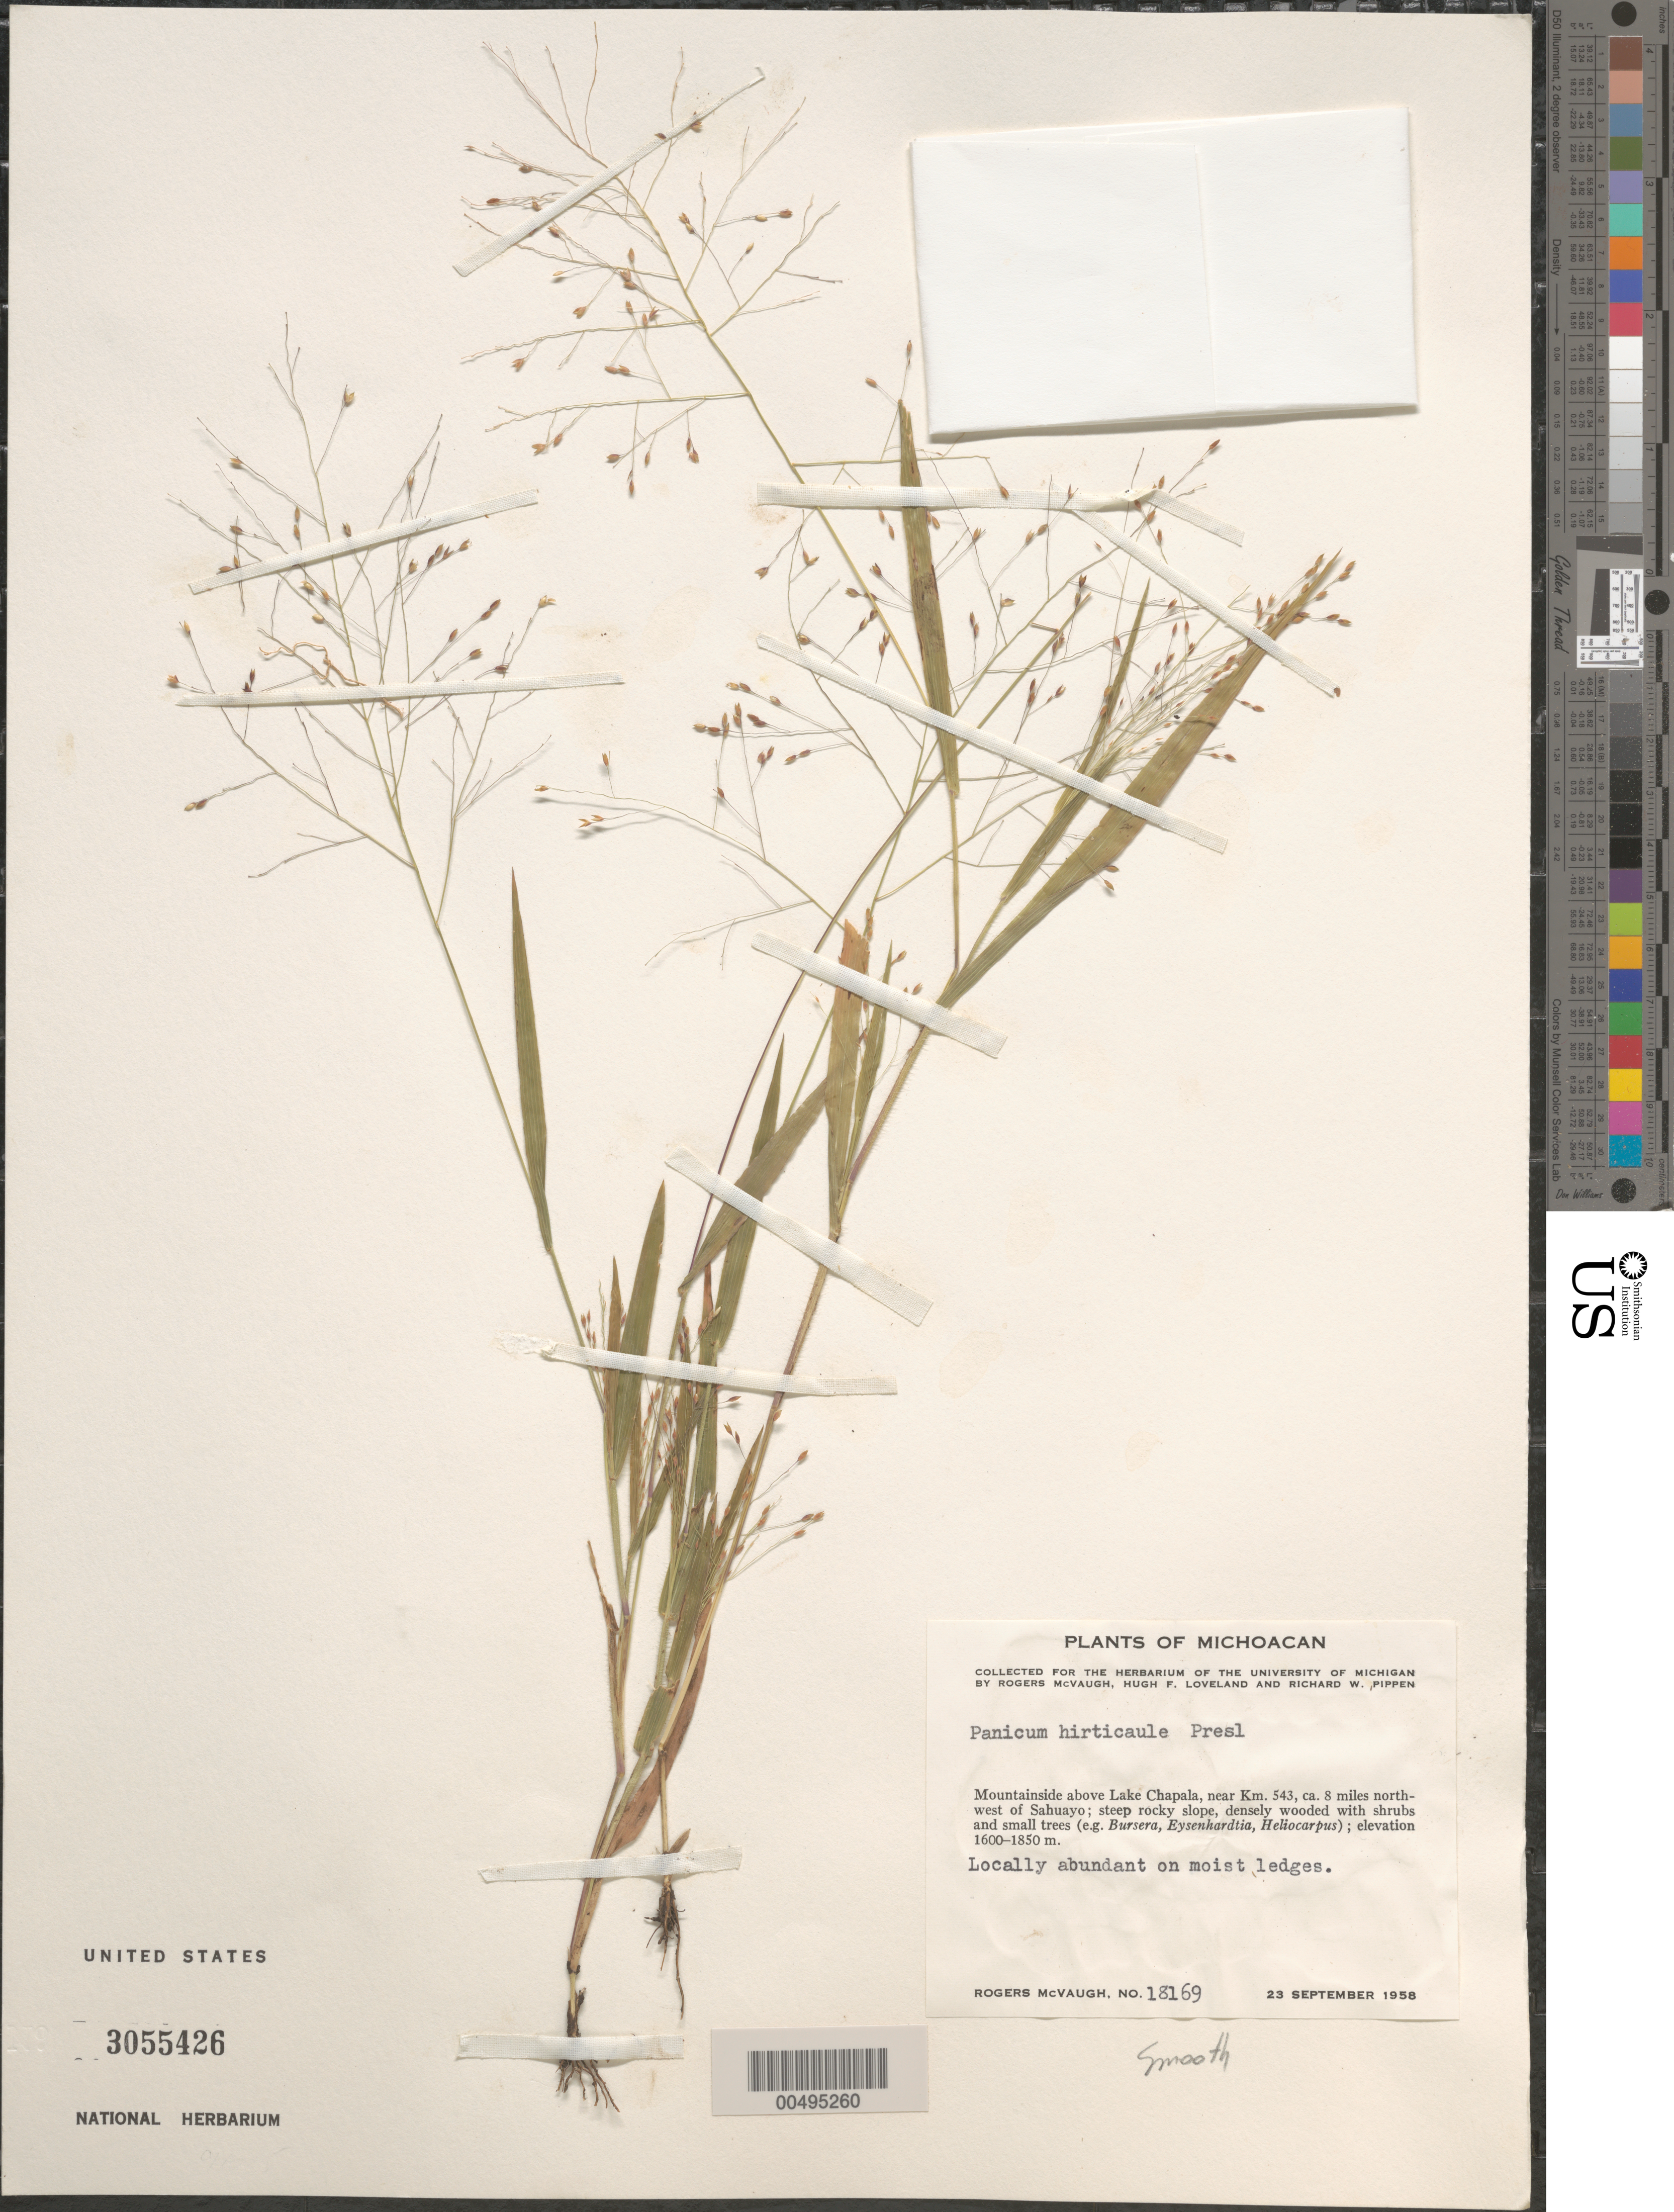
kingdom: Plantae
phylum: Tracheophyta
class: Liliopsida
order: Poales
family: Poaceae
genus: Panicum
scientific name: Panicum hirticaule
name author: J. Presl in C. Presl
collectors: R. McVaugh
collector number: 18169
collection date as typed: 23 Sep 1958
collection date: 1958-09-23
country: Mexico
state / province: Michoacán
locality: Above Lake Chapala, near Km 543, ca 8 mi NW of Sahuayo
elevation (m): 1600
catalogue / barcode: US 3055426